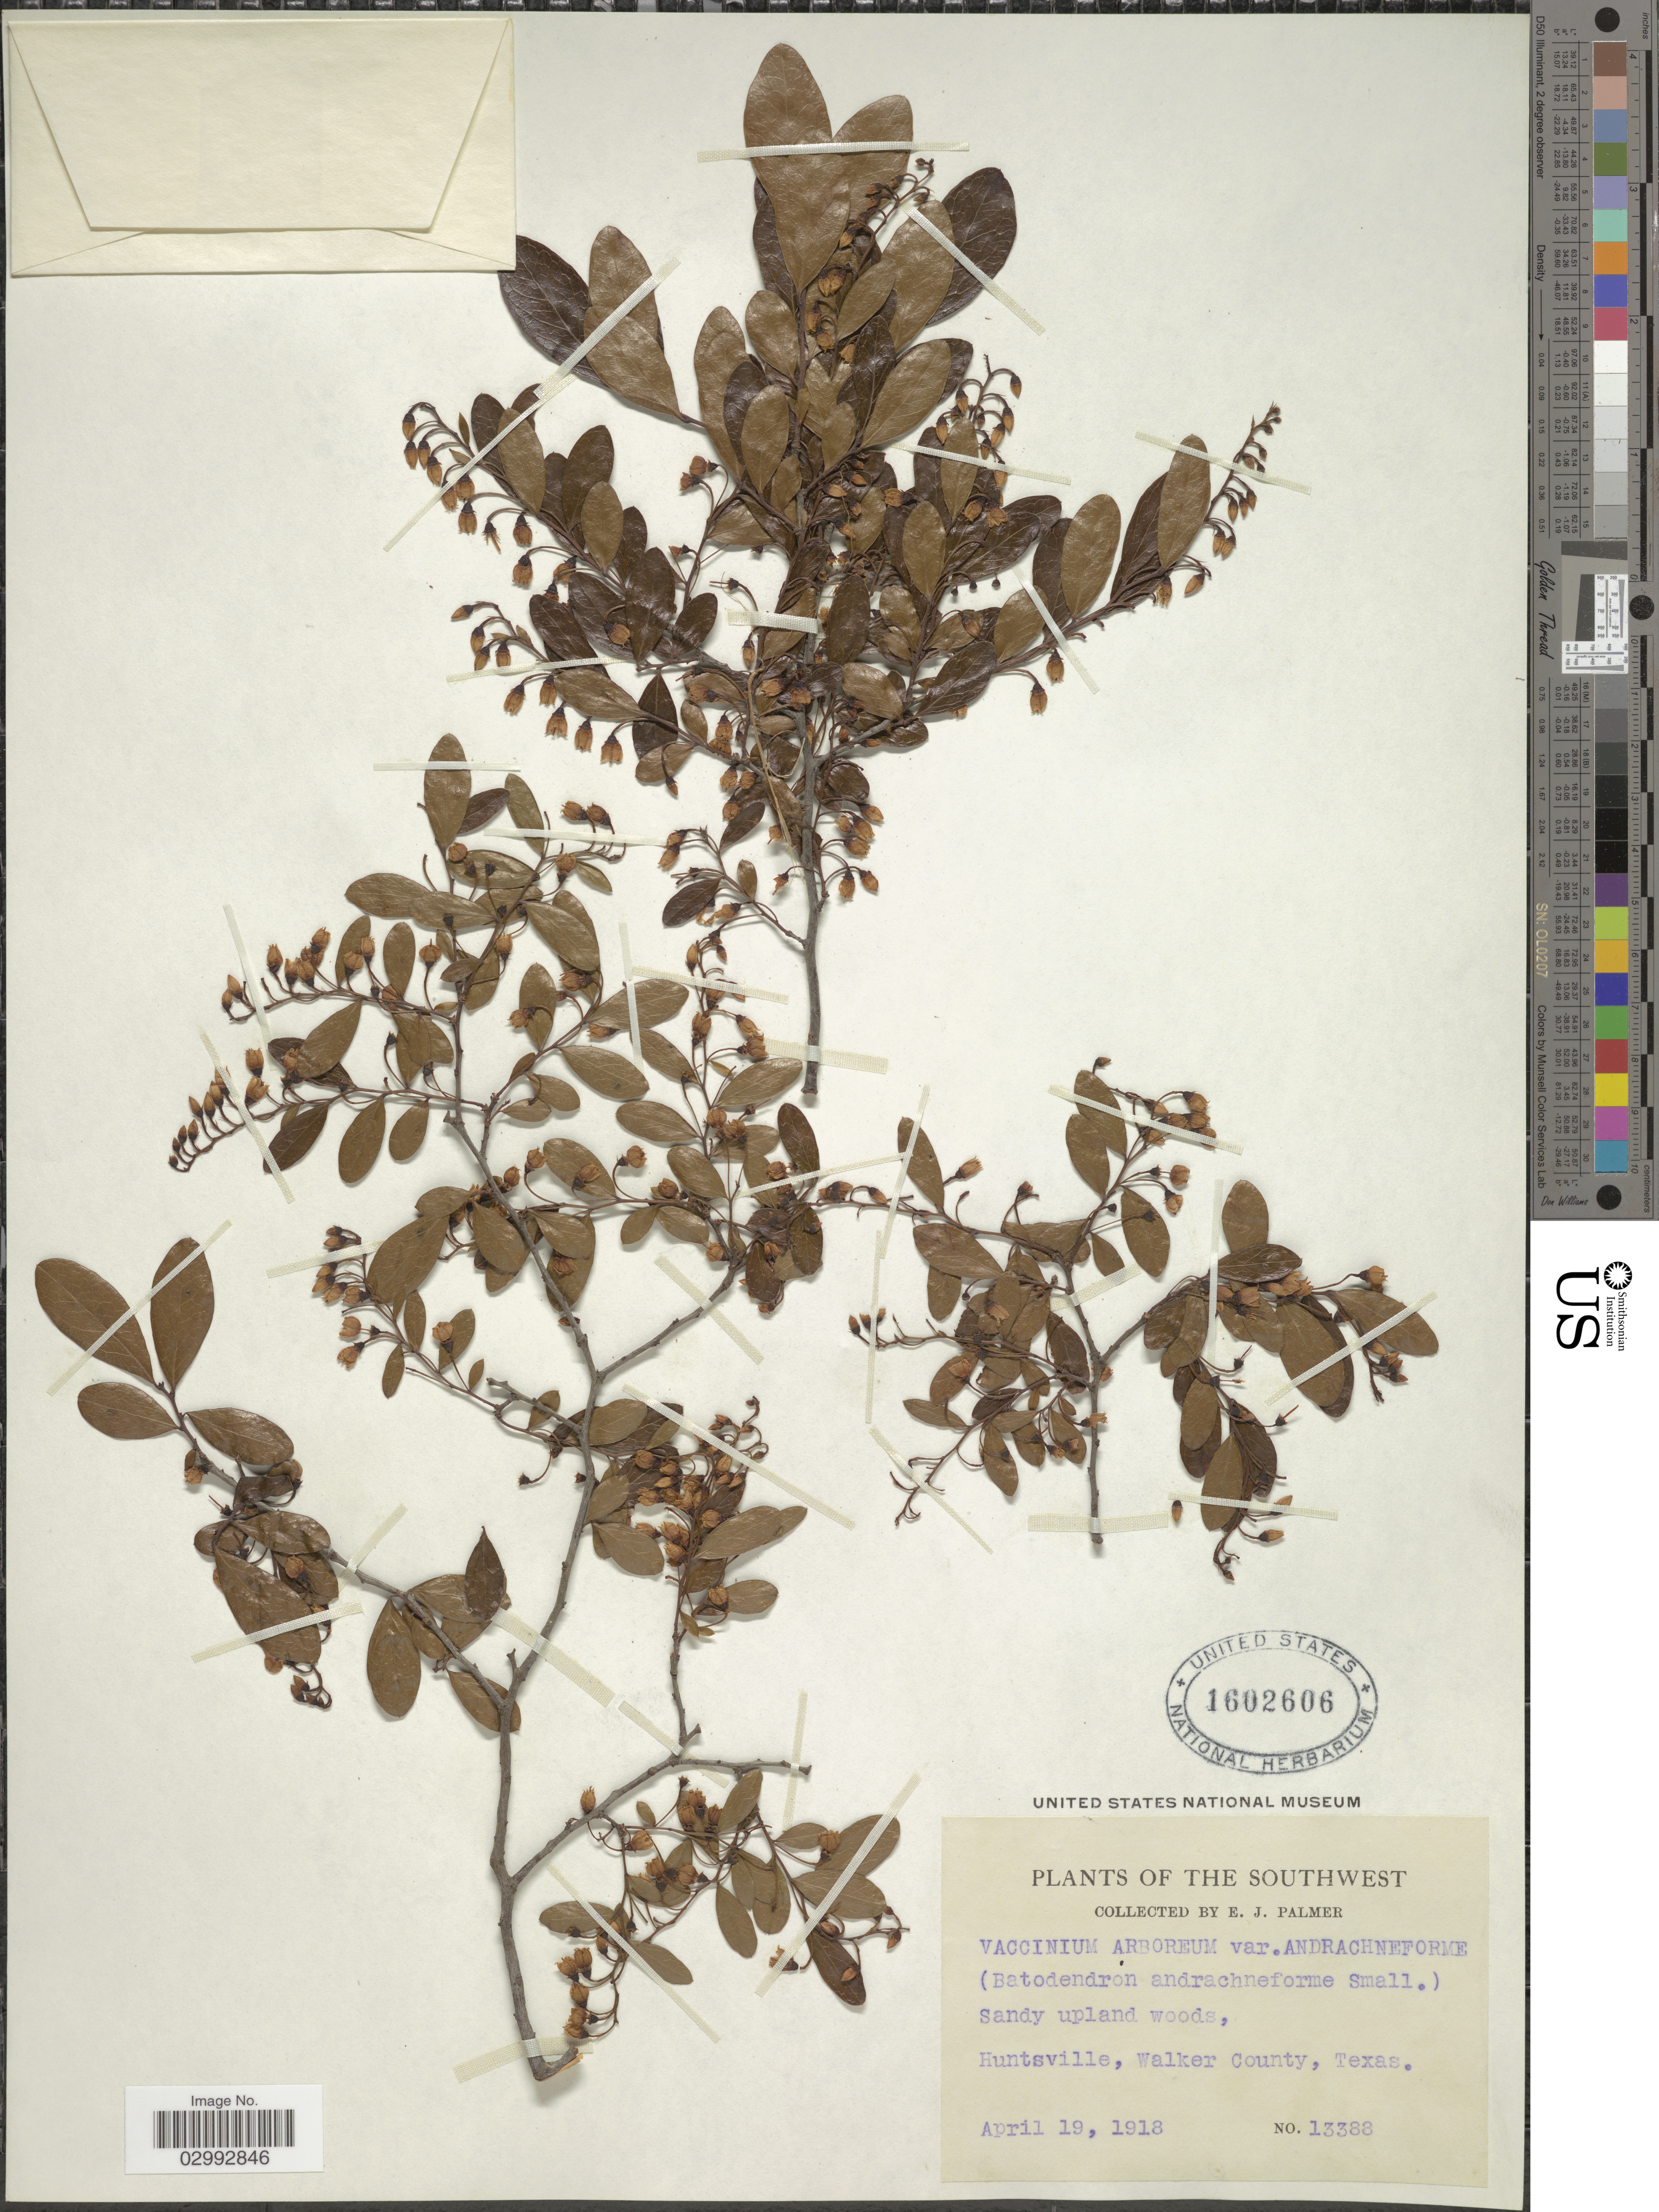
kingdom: Plantae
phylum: Tracheophyta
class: Magnoliopsida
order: Ericales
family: Ericaceae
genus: Batodendron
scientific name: Batodendron arboreum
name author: Nutt.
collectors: E. J. Palmer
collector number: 13388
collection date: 1918-04-19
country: United States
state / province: Texas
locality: Southwest. Sandy upland woods, Huntsville, Walker County.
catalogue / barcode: US 1602606